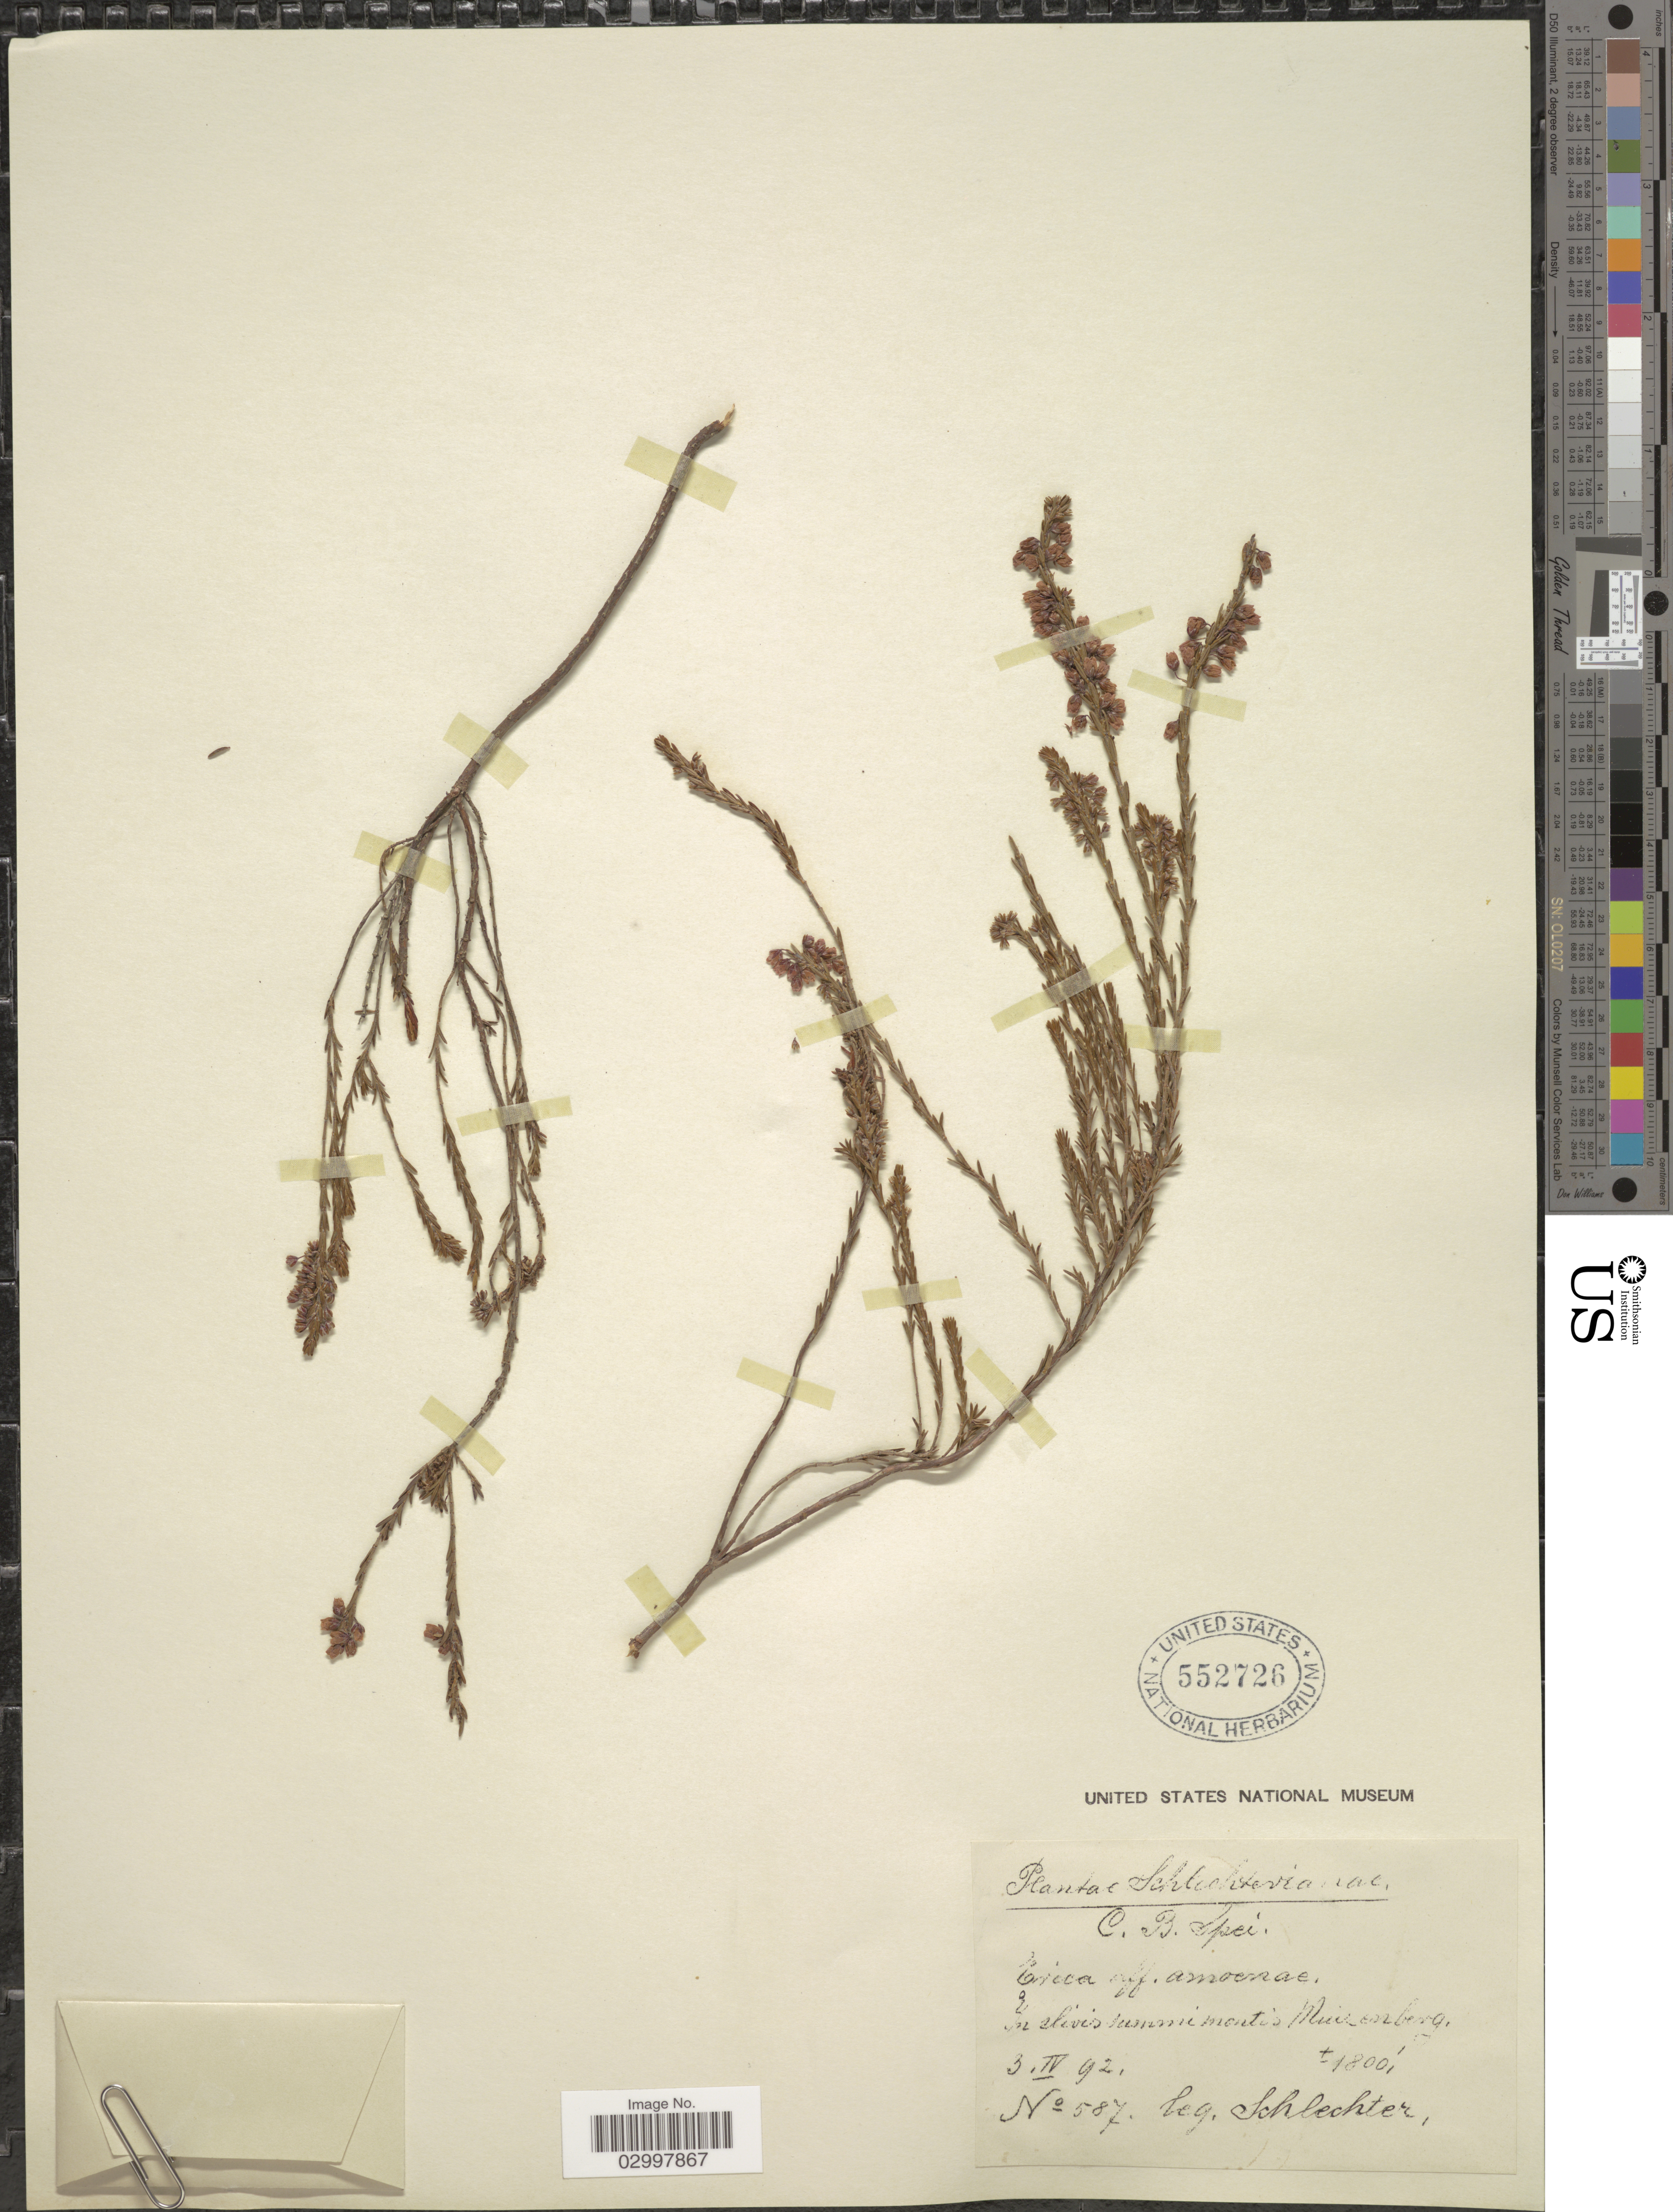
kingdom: Plantae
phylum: Tracheophyta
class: Magnoliopsida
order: Ericales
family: Ericaceae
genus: Erica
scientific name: Erica amoena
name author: J.C. Wendl.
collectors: Schlechter, --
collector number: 587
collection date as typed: Transcribed d/m/y: 3/4/92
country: South Africa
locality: C.B. Spei. In silvis summi montis Muizenberg.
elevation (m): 549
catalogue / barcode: US 552726